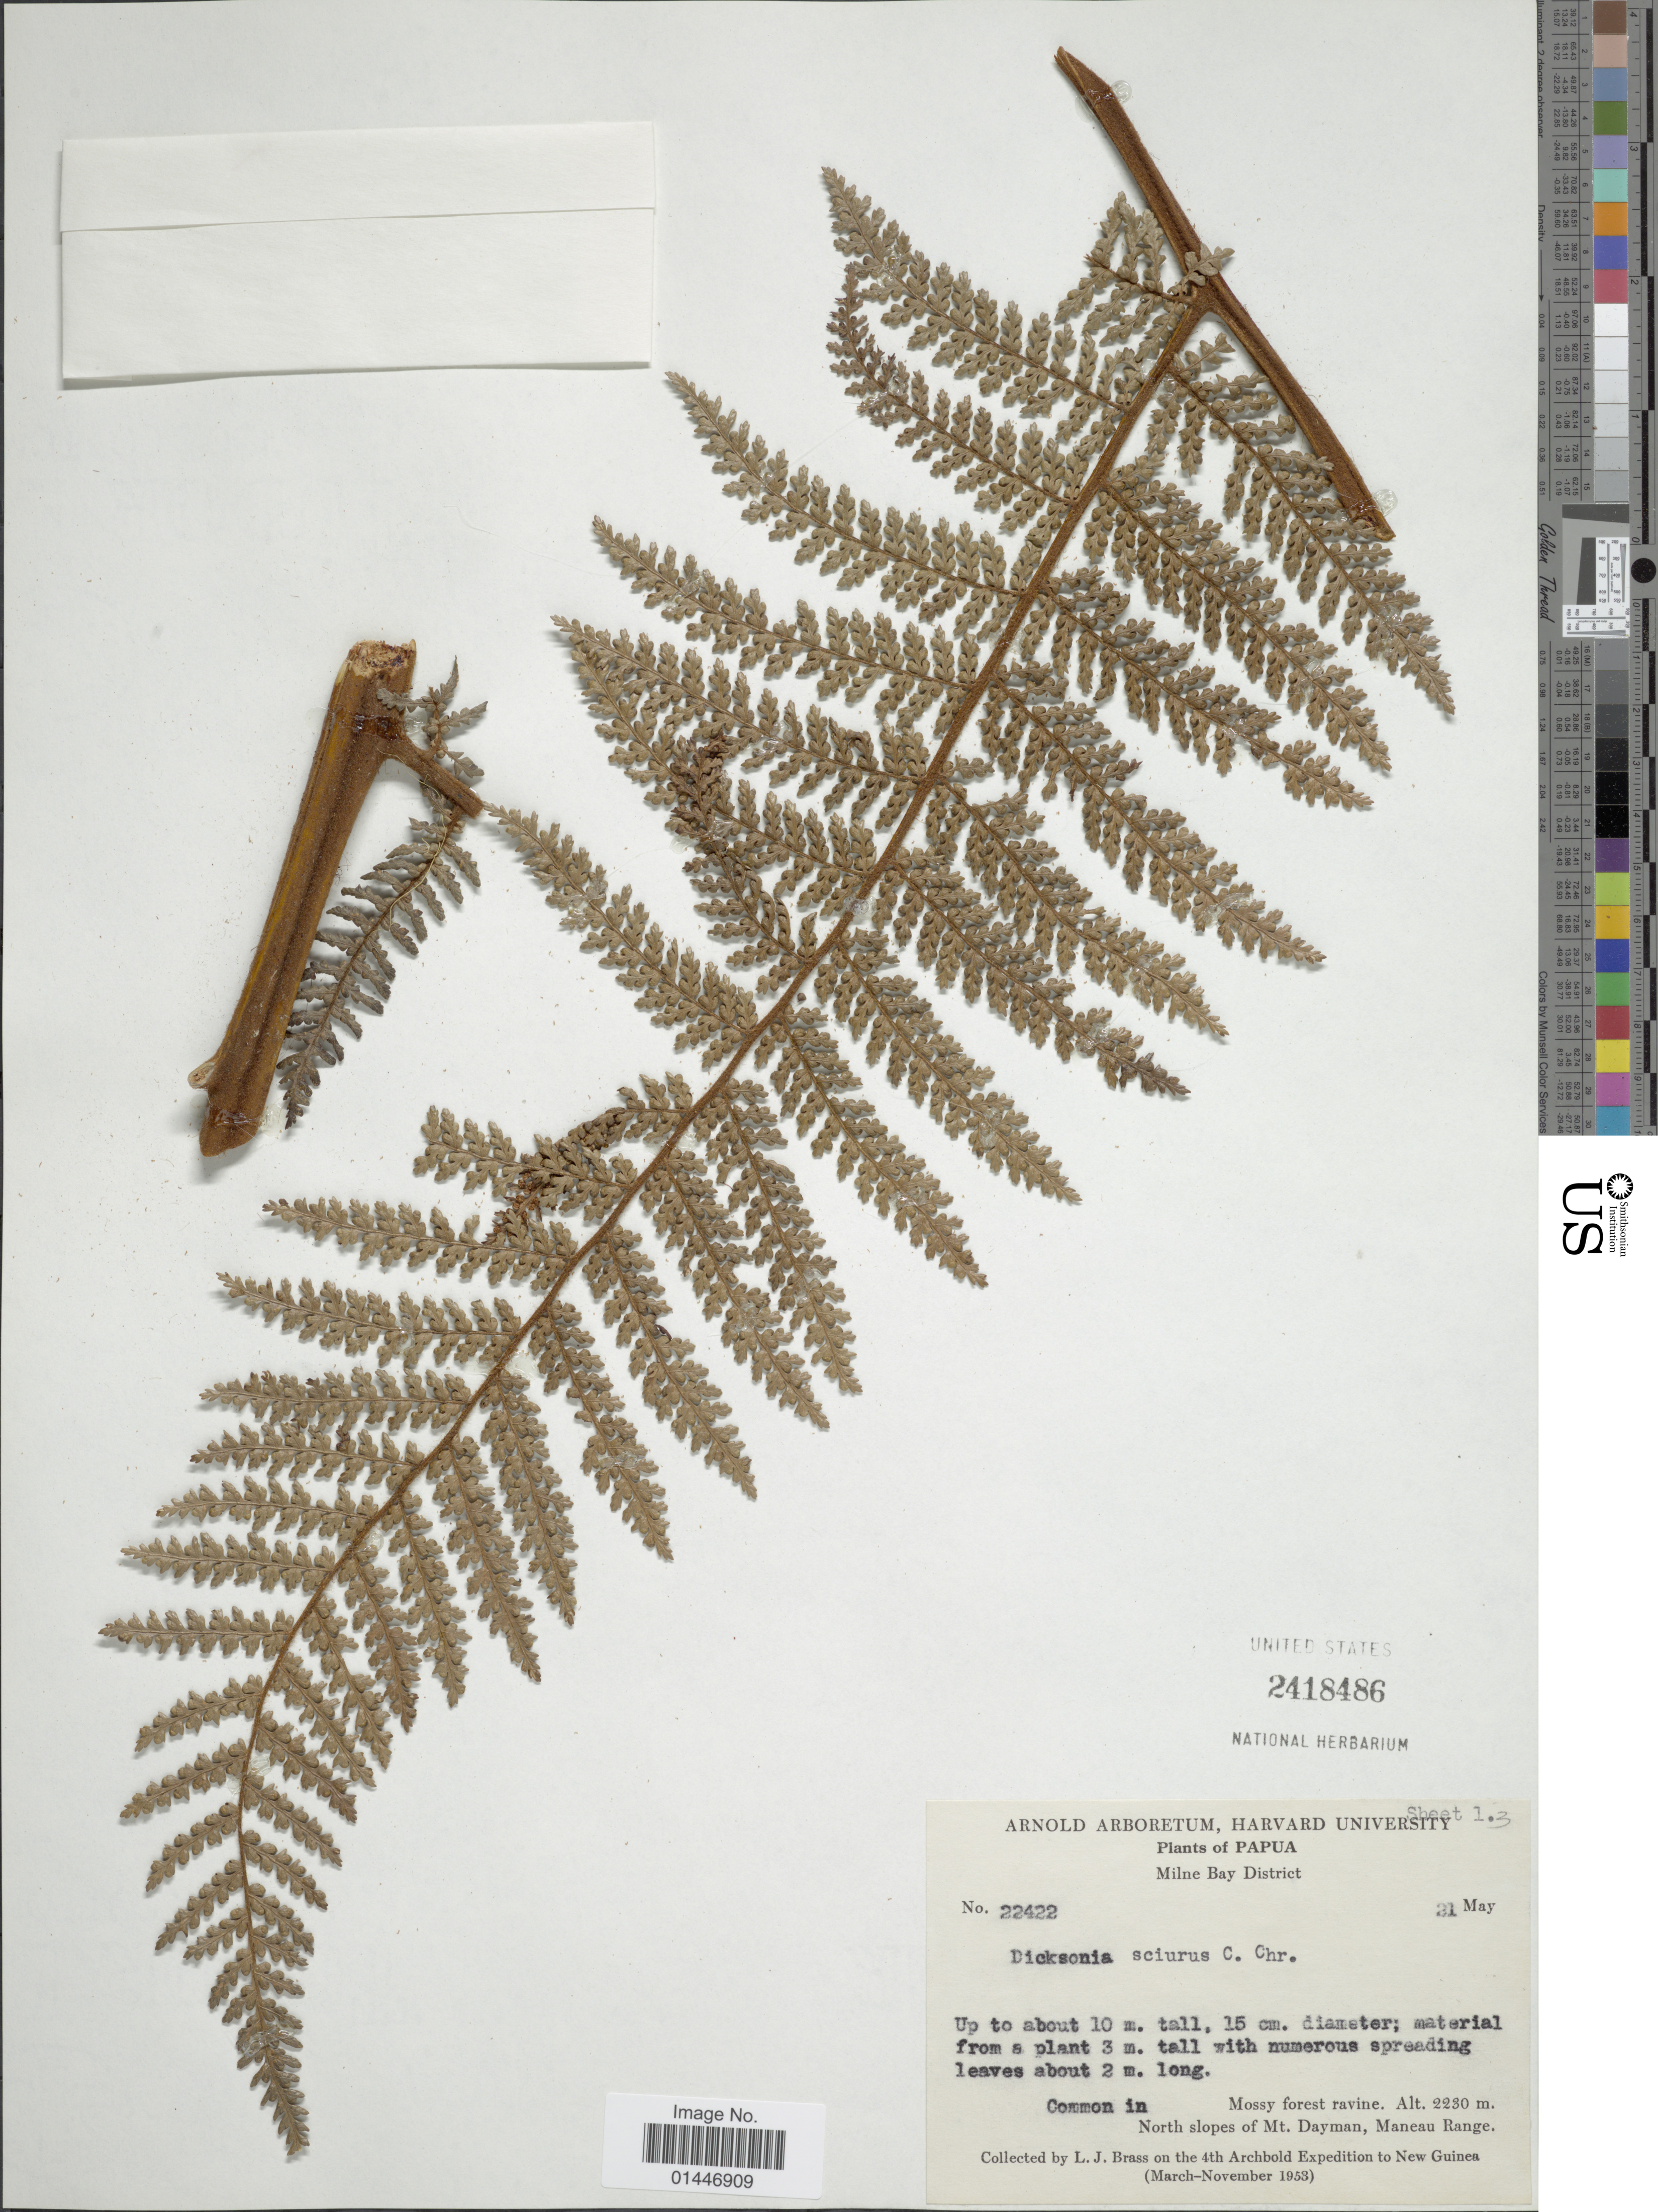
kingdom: Plantae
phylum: Tracheophyta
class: Polypodiopsida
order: Cyatheales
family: Dicksoniaceae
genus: Dicksonia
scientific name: Dicksonia sciurus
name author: C. Chr.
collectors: L. J. Brass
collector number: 22422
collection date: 1953-05-21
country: Papua New Guinea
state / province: Milne Bay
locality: Papua, Milne Bay District. Common in mossy forest ravine. North slopes of Mt. Dayman, Maneau Range.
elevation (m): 2230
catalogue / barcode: US 2418486